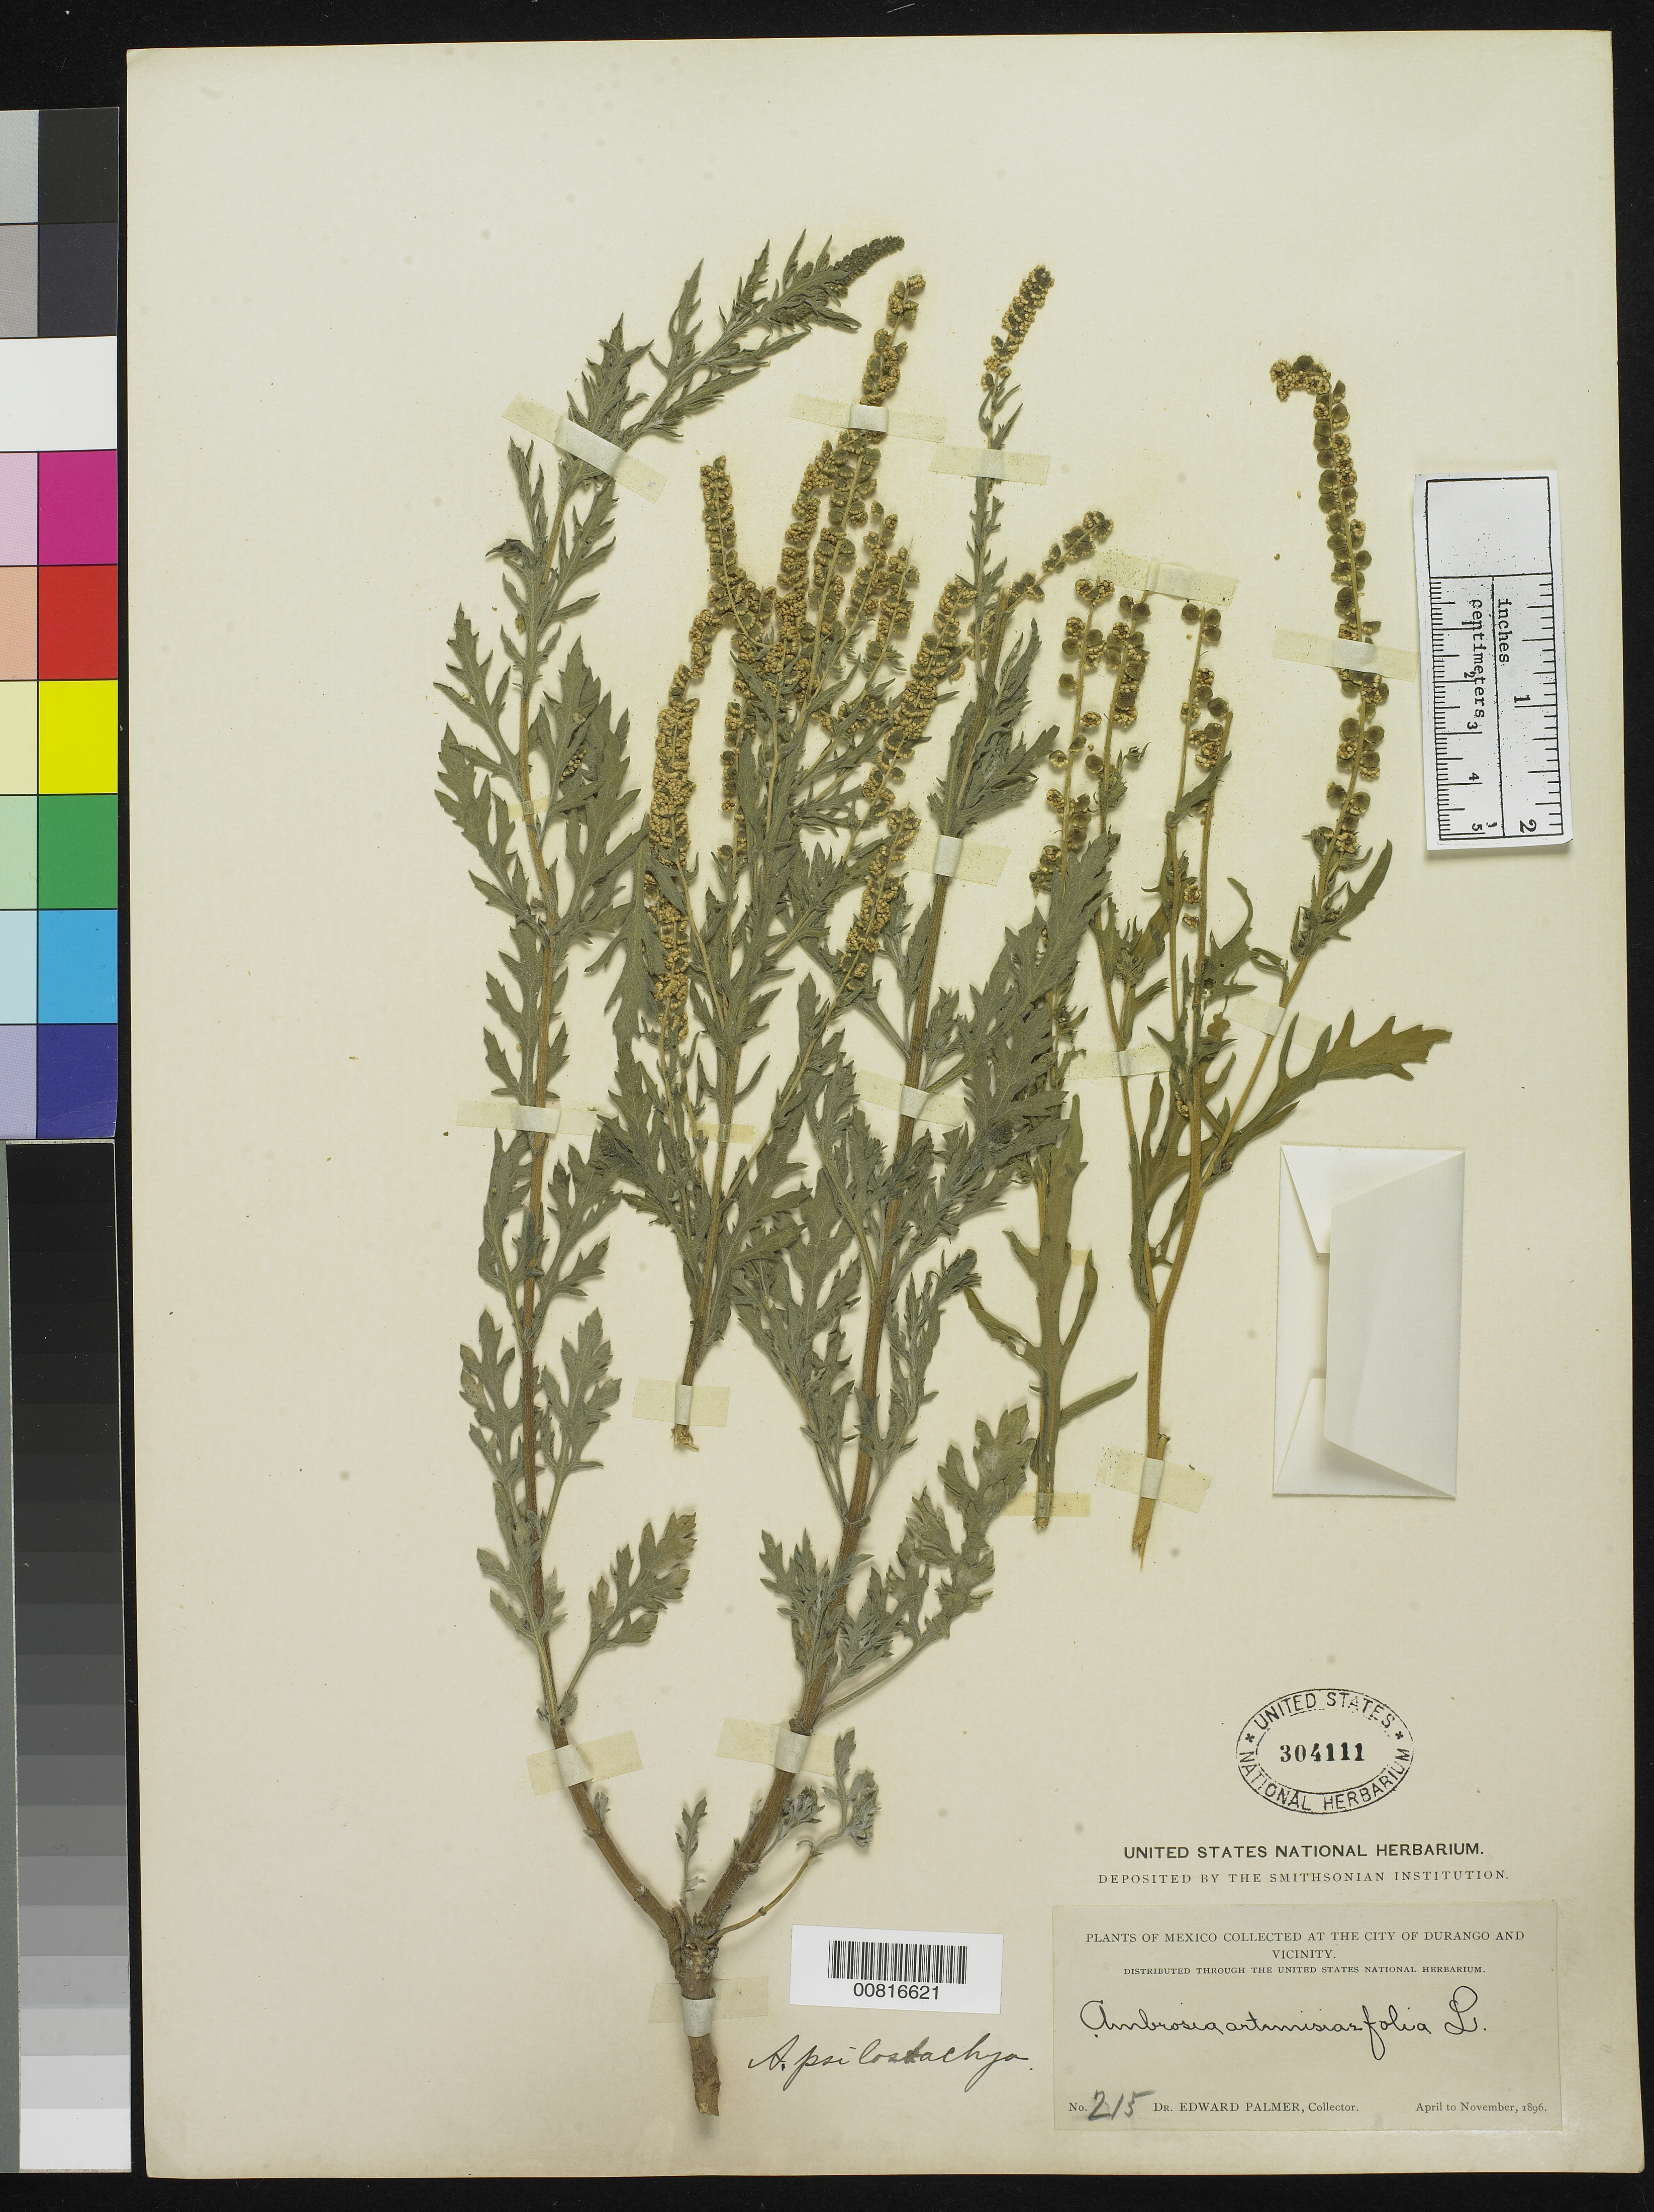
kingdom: Plantae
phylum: Tracheophyta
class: Magnoliopsida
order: Asterales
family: Asteraceae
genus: Ambrosia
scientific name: Ambrosia psilostachya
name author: DC.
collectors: E. Palmer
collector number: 215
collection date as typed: Apr 1896 to -- Nov 1896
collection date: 1896-04/1896-11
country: Mexico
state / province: Durango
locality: City of Durango and vicinity.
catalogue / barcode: US 304111